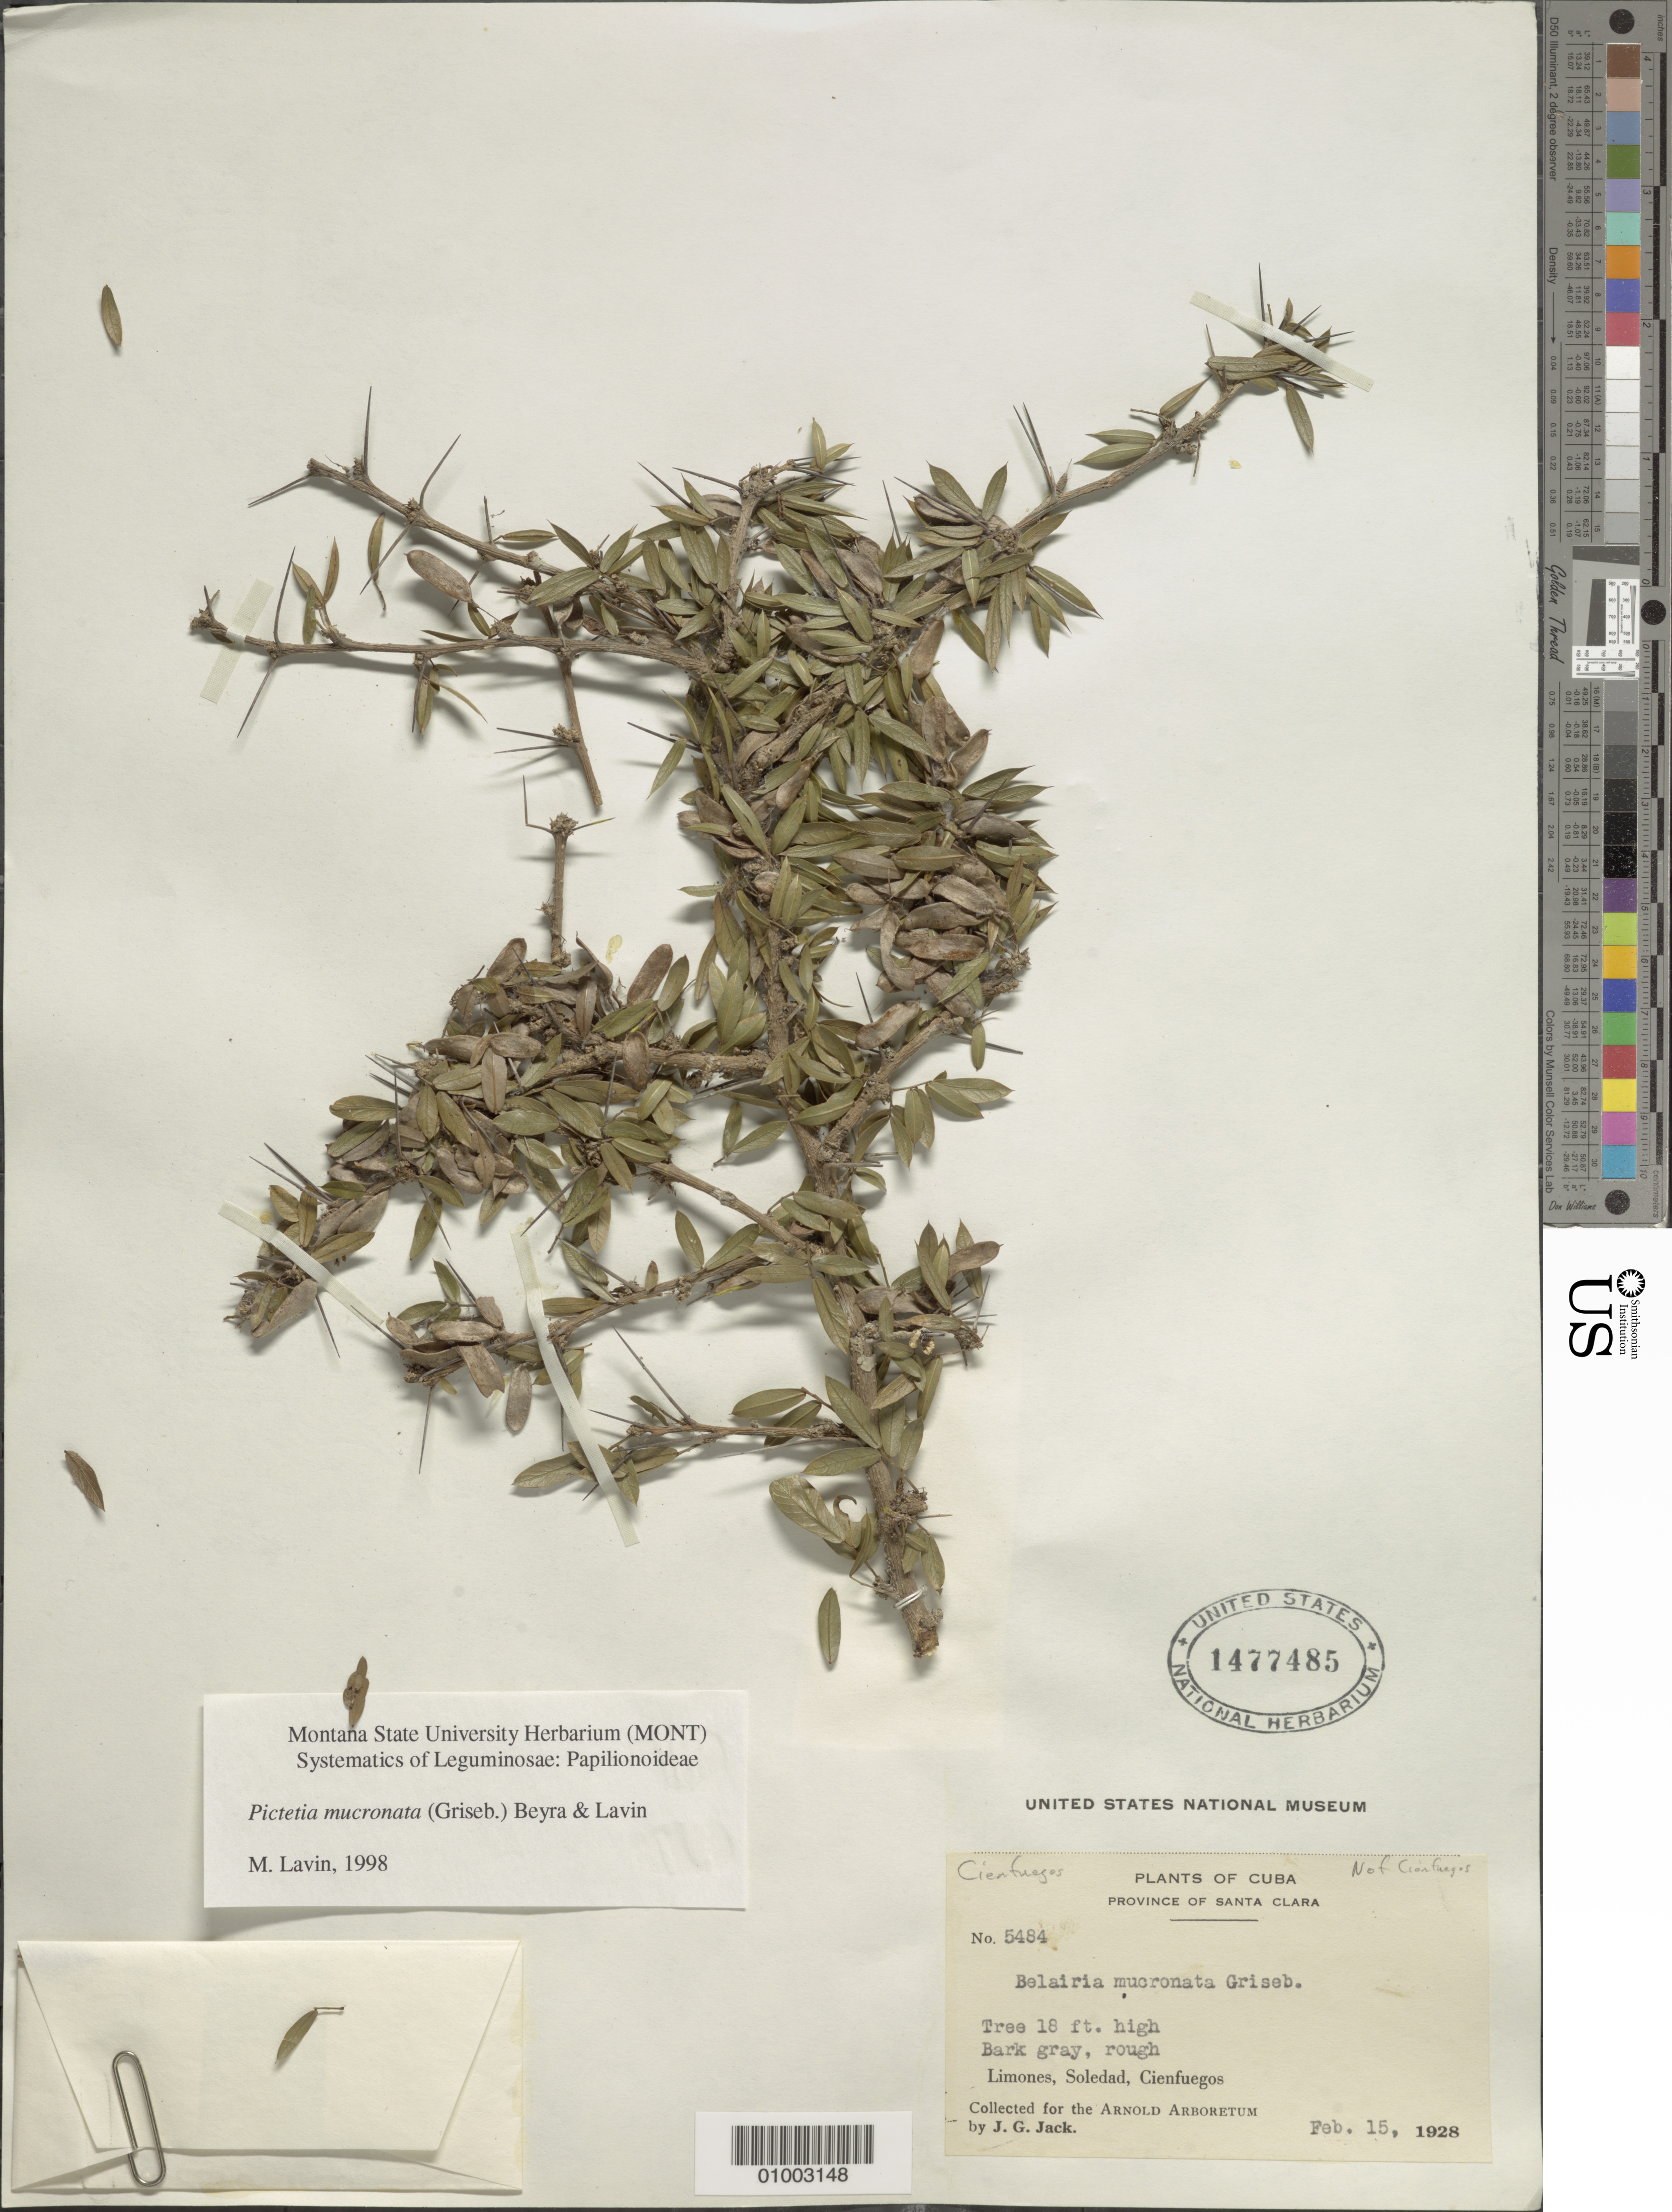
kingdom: Plantae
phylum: Tracheophyta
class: Magnoliopsida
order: Fabales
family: Fabaceae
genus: Pictetia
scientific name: Pictetia mucronata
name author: (Griseb.) Beyra & Levin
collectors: J. G. Jack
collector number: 5484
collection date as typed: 15 Feb 1928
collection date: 1928-02-15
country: Cuba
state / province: Cienfuegos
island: Cuba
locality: Limones, Soledad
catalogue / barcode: US 1477485